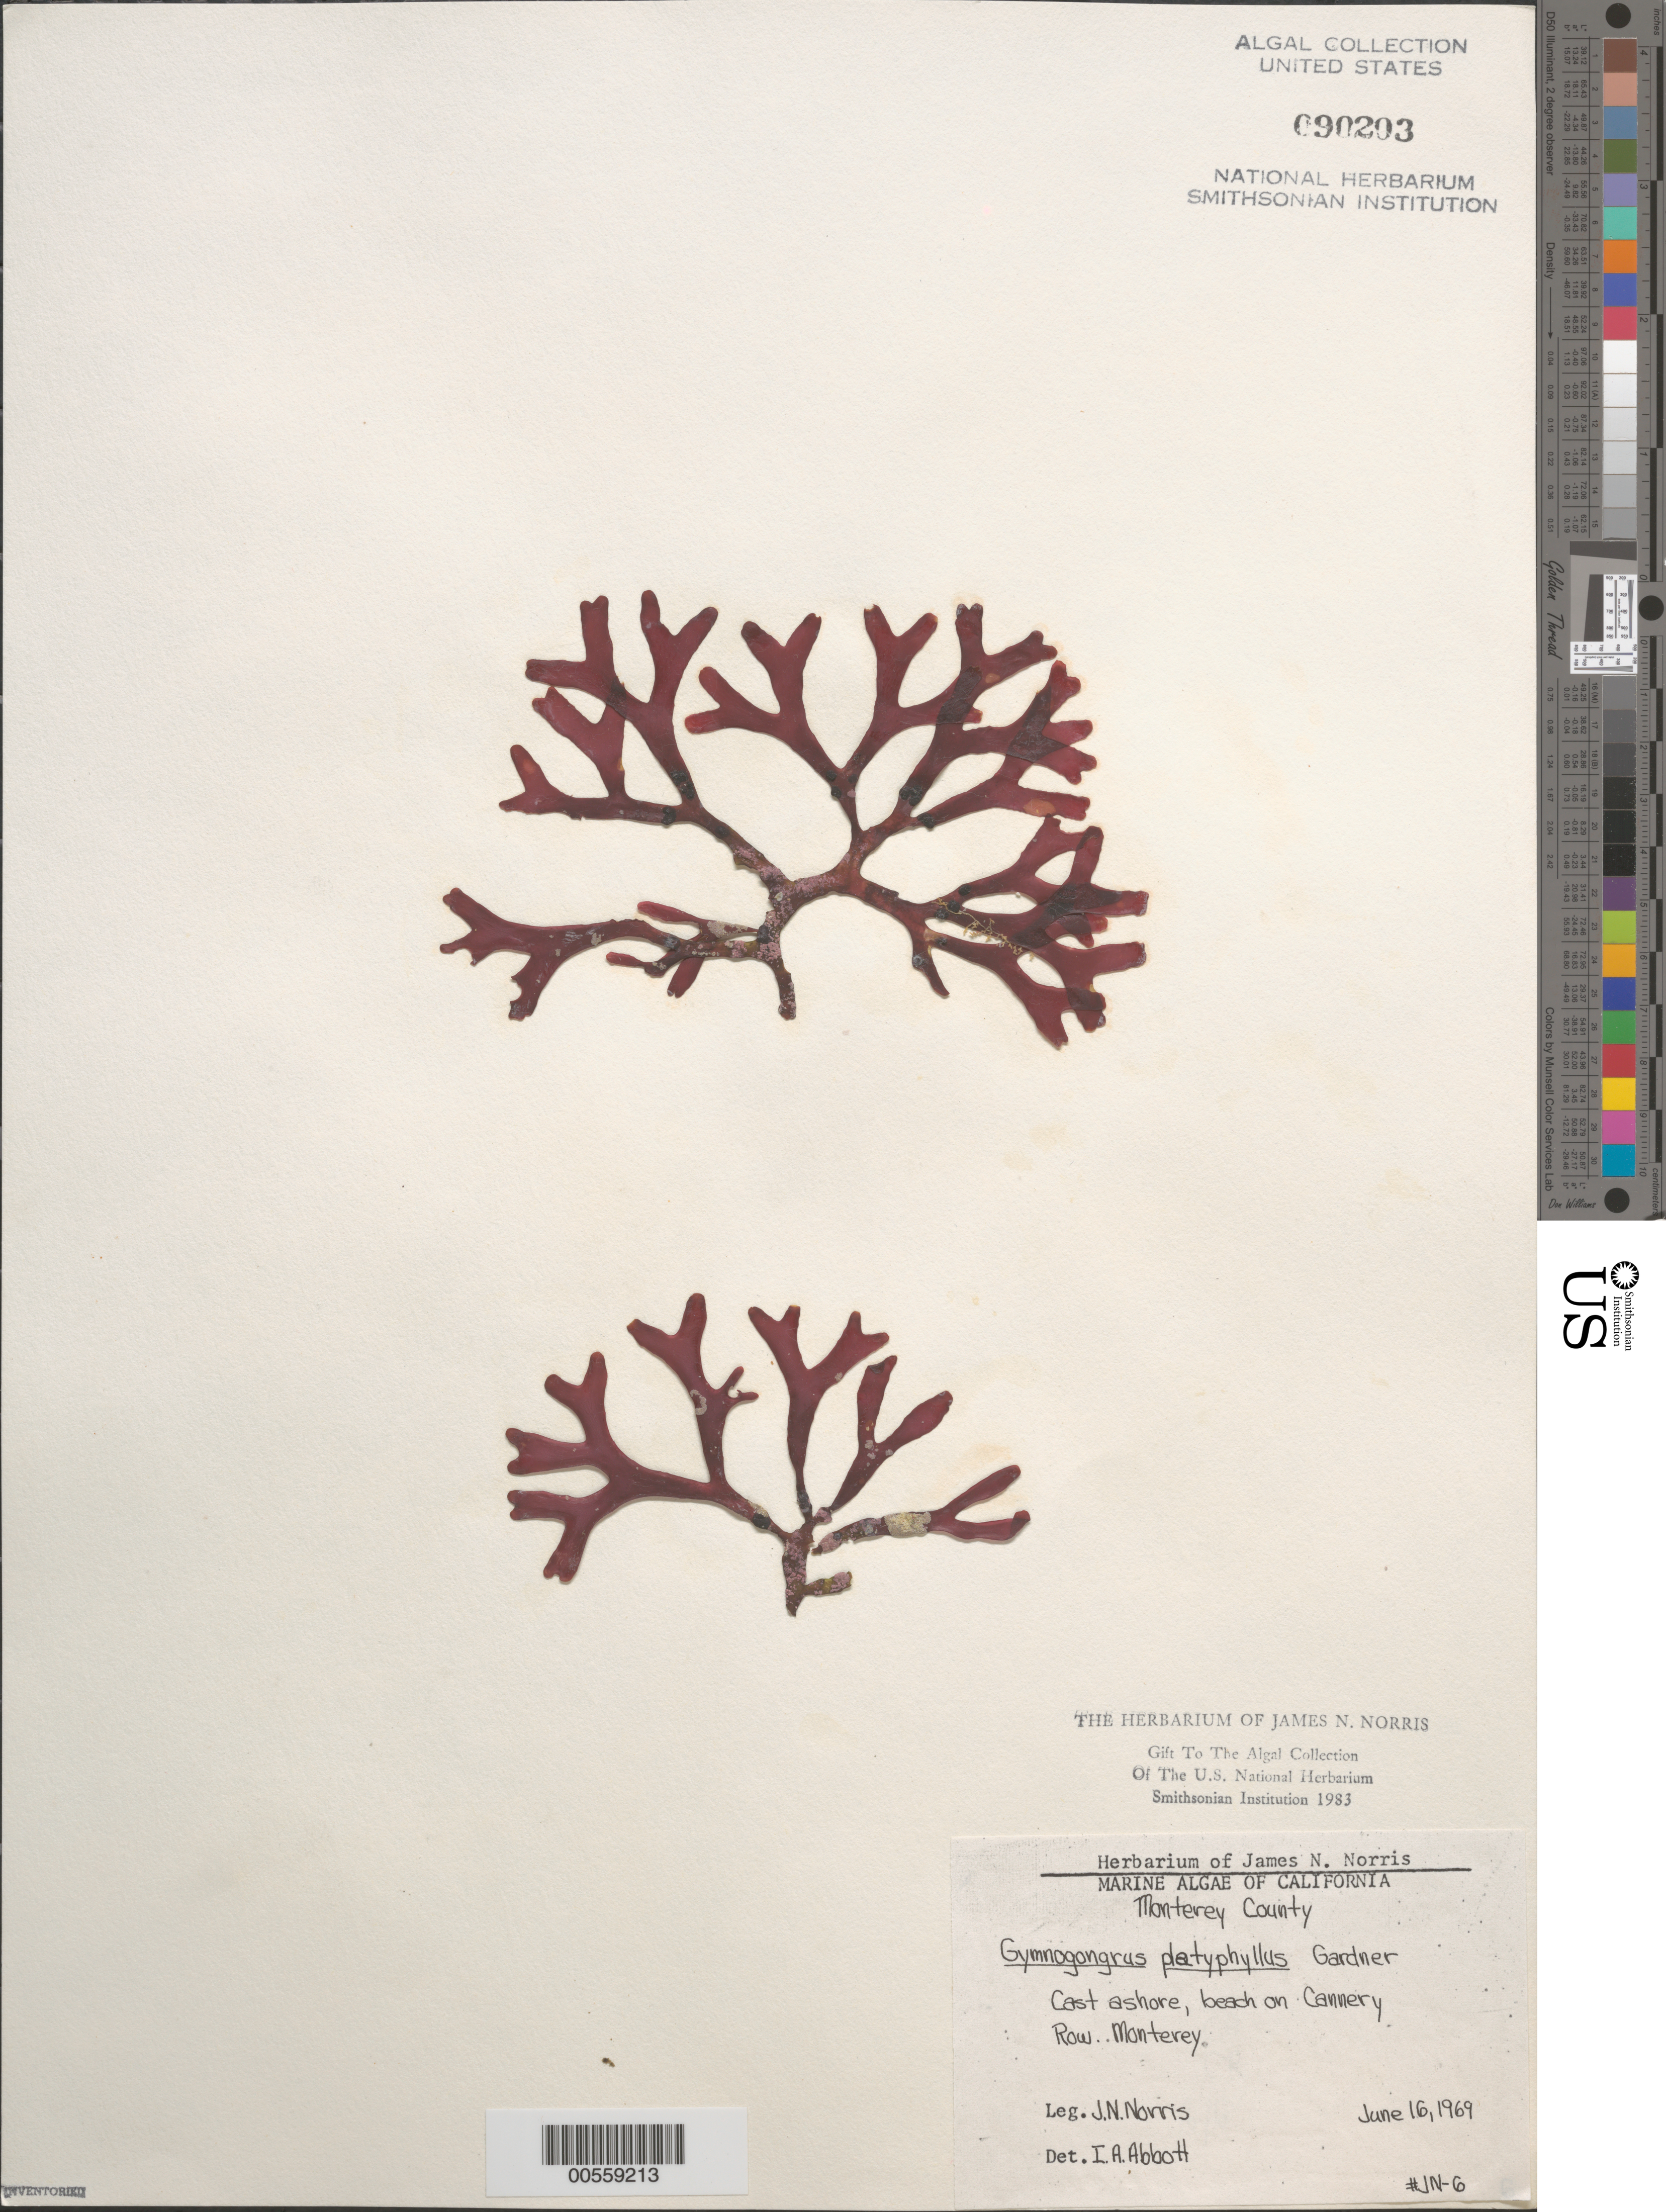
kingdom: Plantae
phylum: Rhodophyta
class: Florideophyceae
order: Gigartinales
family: Phyllophoraceae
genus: Gymnogongrus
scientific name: Gymnogongrus platyphyllus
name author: N.L. Gardner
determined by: Abbott, Isabella A.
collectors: J. N. Norris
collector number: JN-6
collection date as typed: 16 Jun 1969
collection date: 1969-06-16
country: United States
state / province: California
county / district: Monterey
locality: Cannery Row, Monterey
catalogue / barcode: US 90203